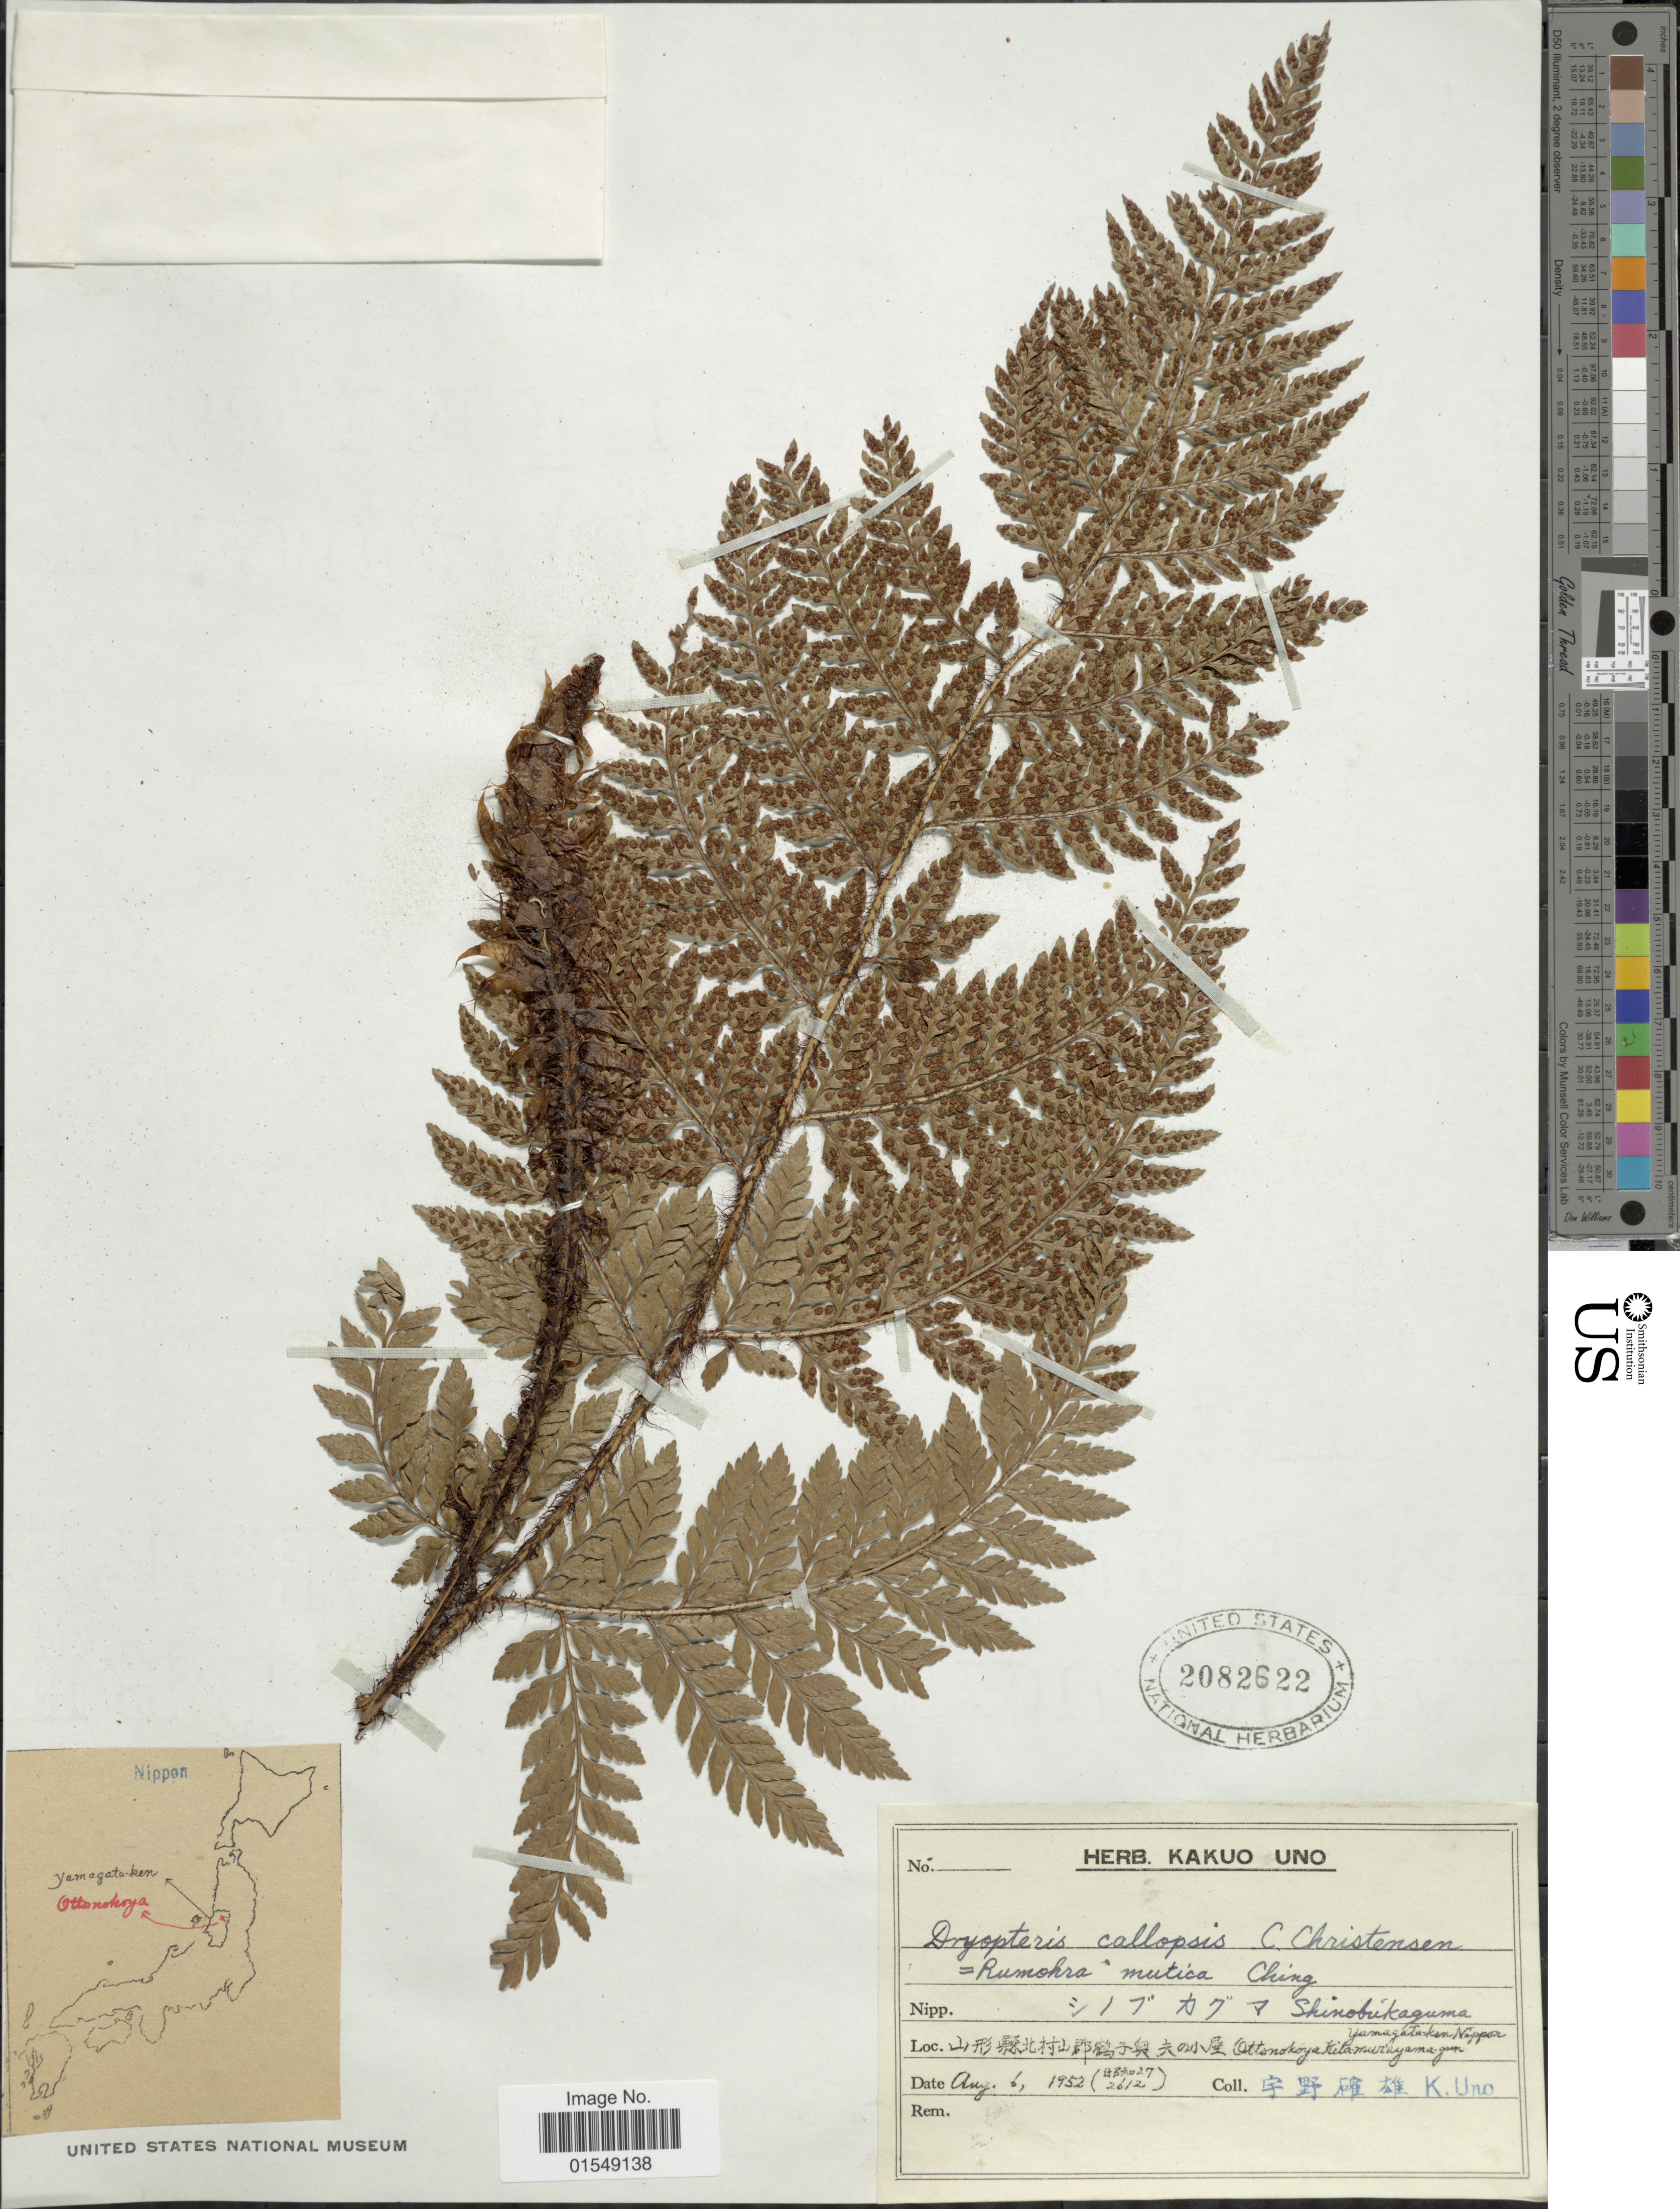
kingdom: Plantae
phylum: Tracheophyta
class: Polypodiopsida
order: Polypodiales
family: Dryopteridaceae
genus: Arachniodes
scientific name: Arachniodes mutica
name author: (Franch. & Sav.) Ohwi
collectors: K. Uno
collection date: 1952-08-06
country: Japan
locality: Yamagata-kon-Nippón, Ottonokoya Kita-murayama-gun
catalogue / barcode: US 2082622